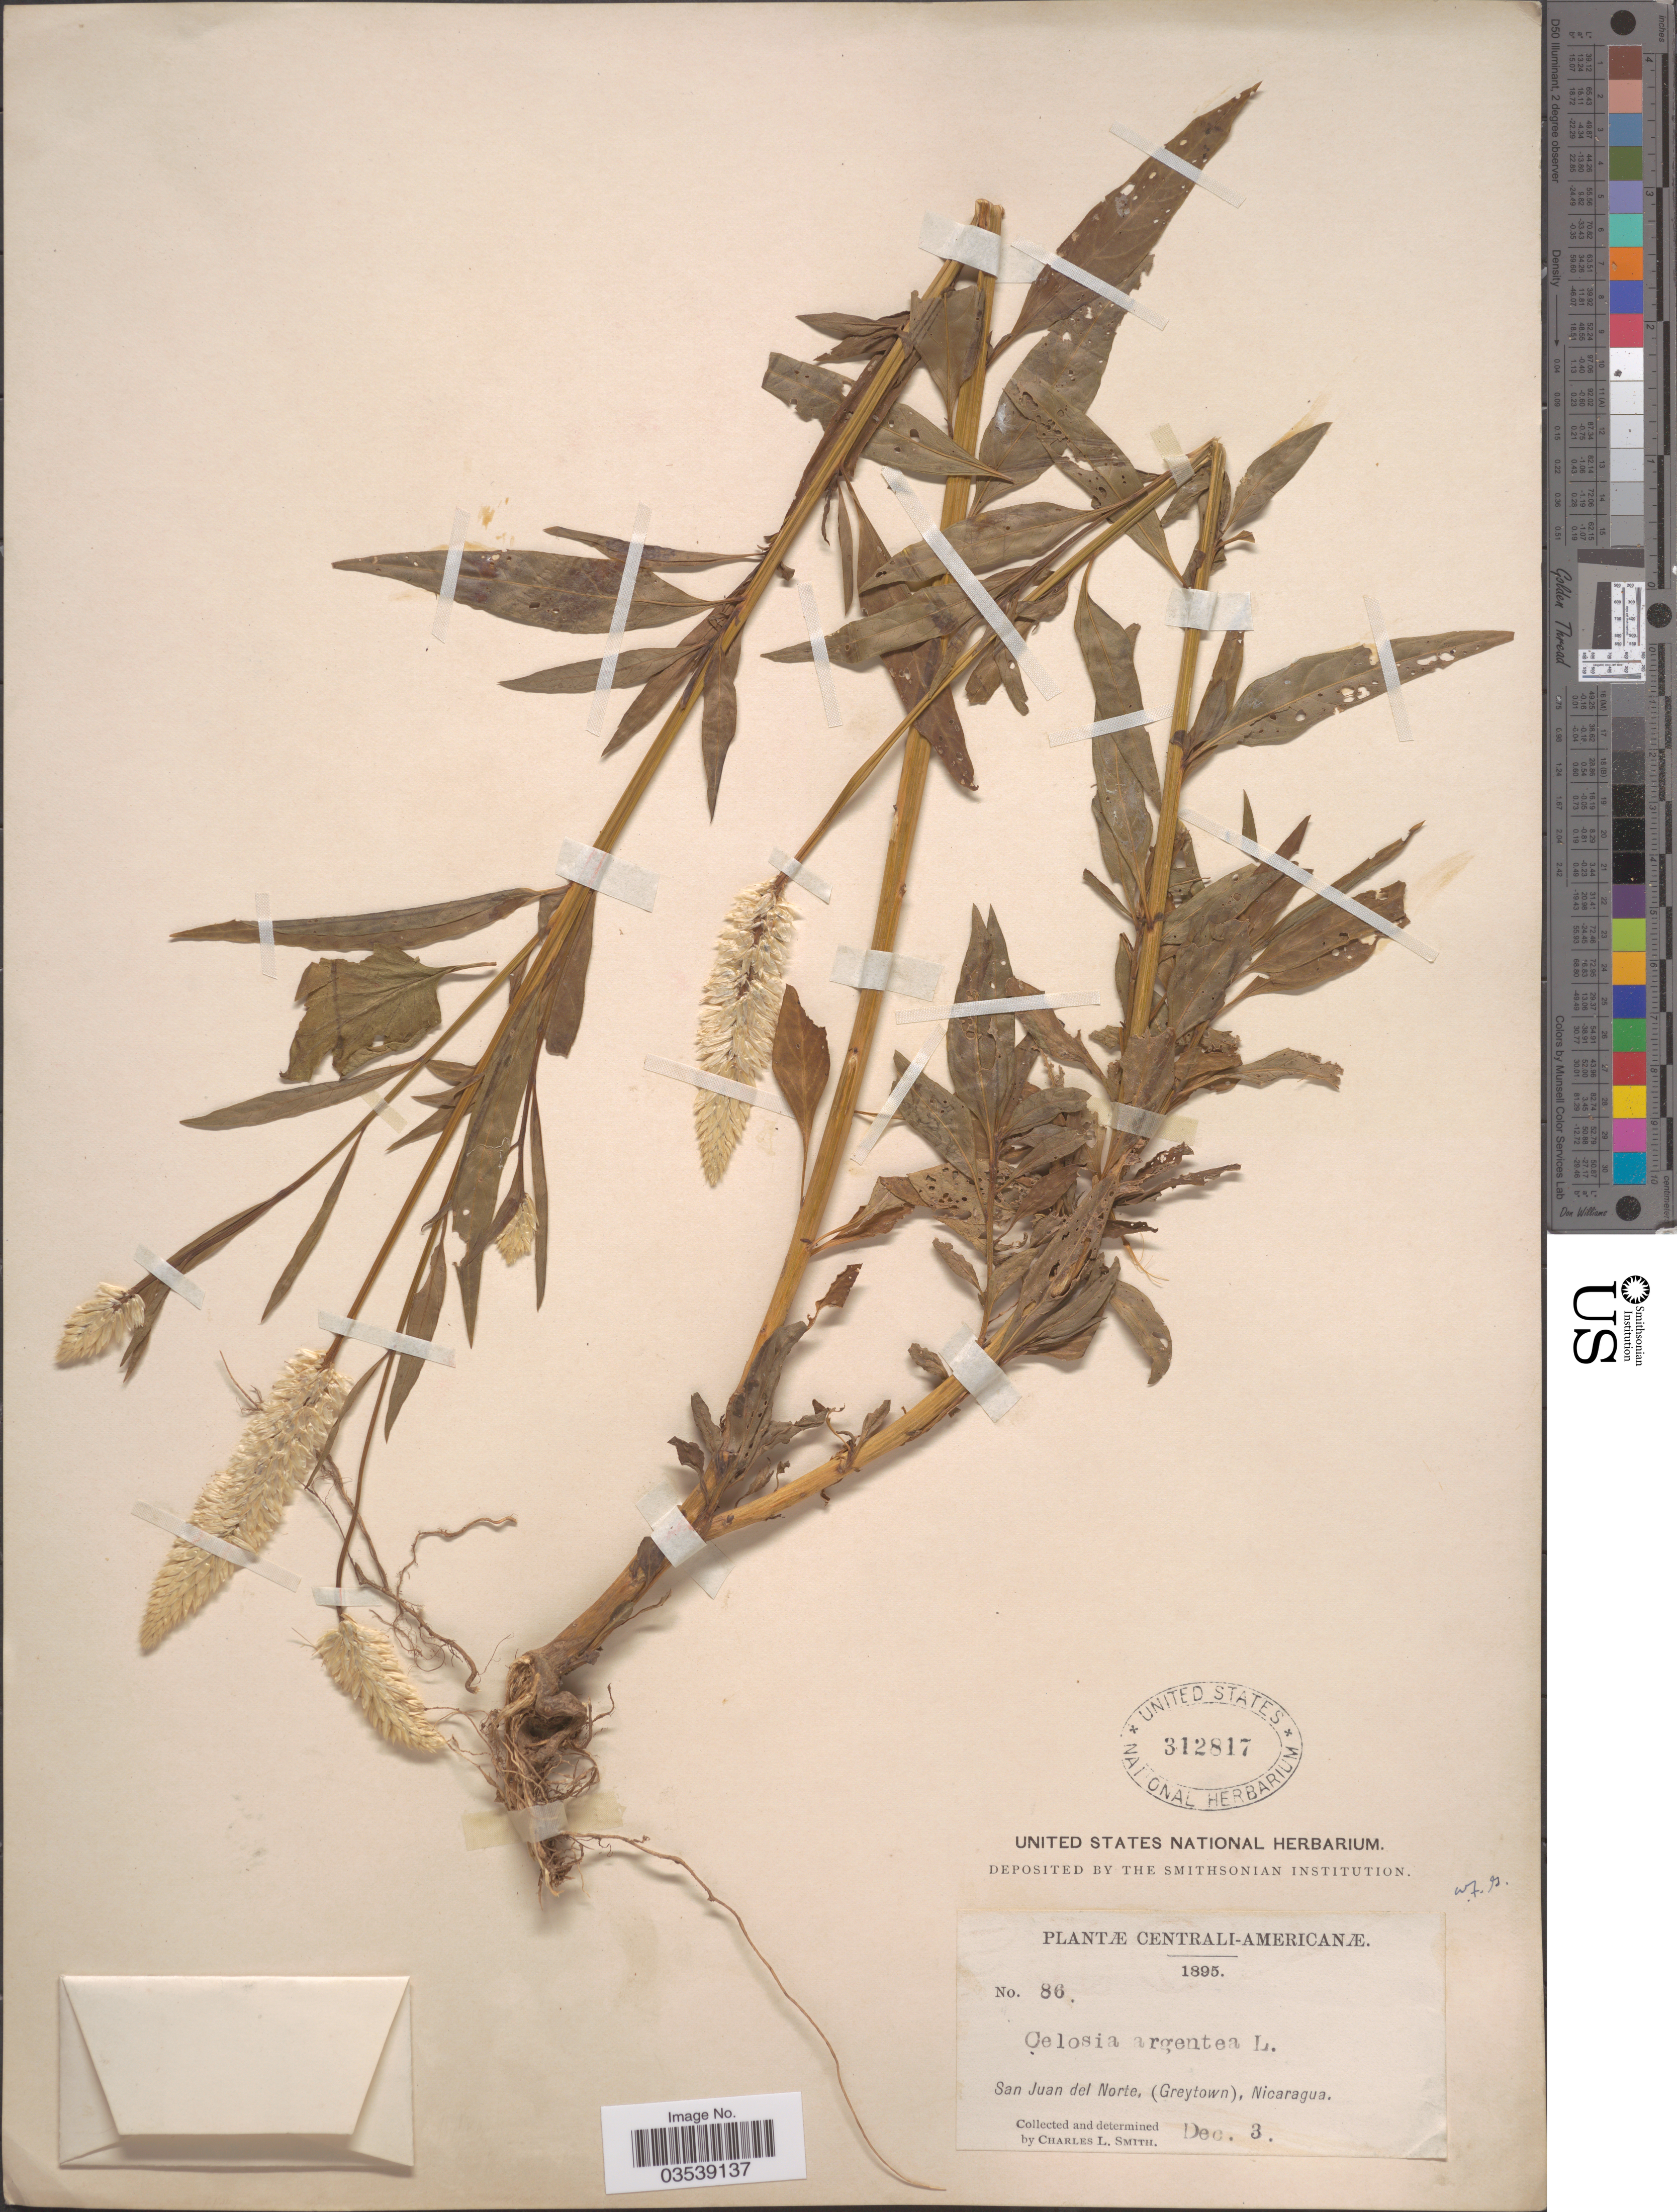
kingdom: Plantae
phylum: Tracheophyta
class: Magnoliopsida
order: Caryophyllales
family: Amaranthaceae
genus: Celosia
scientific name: Celosia argentea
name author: L.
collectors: C. L. Smith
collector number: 86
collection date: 1895-12-03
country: Nicaragua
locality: San Juan del Norte, (Greytown).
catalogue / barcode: US 312817